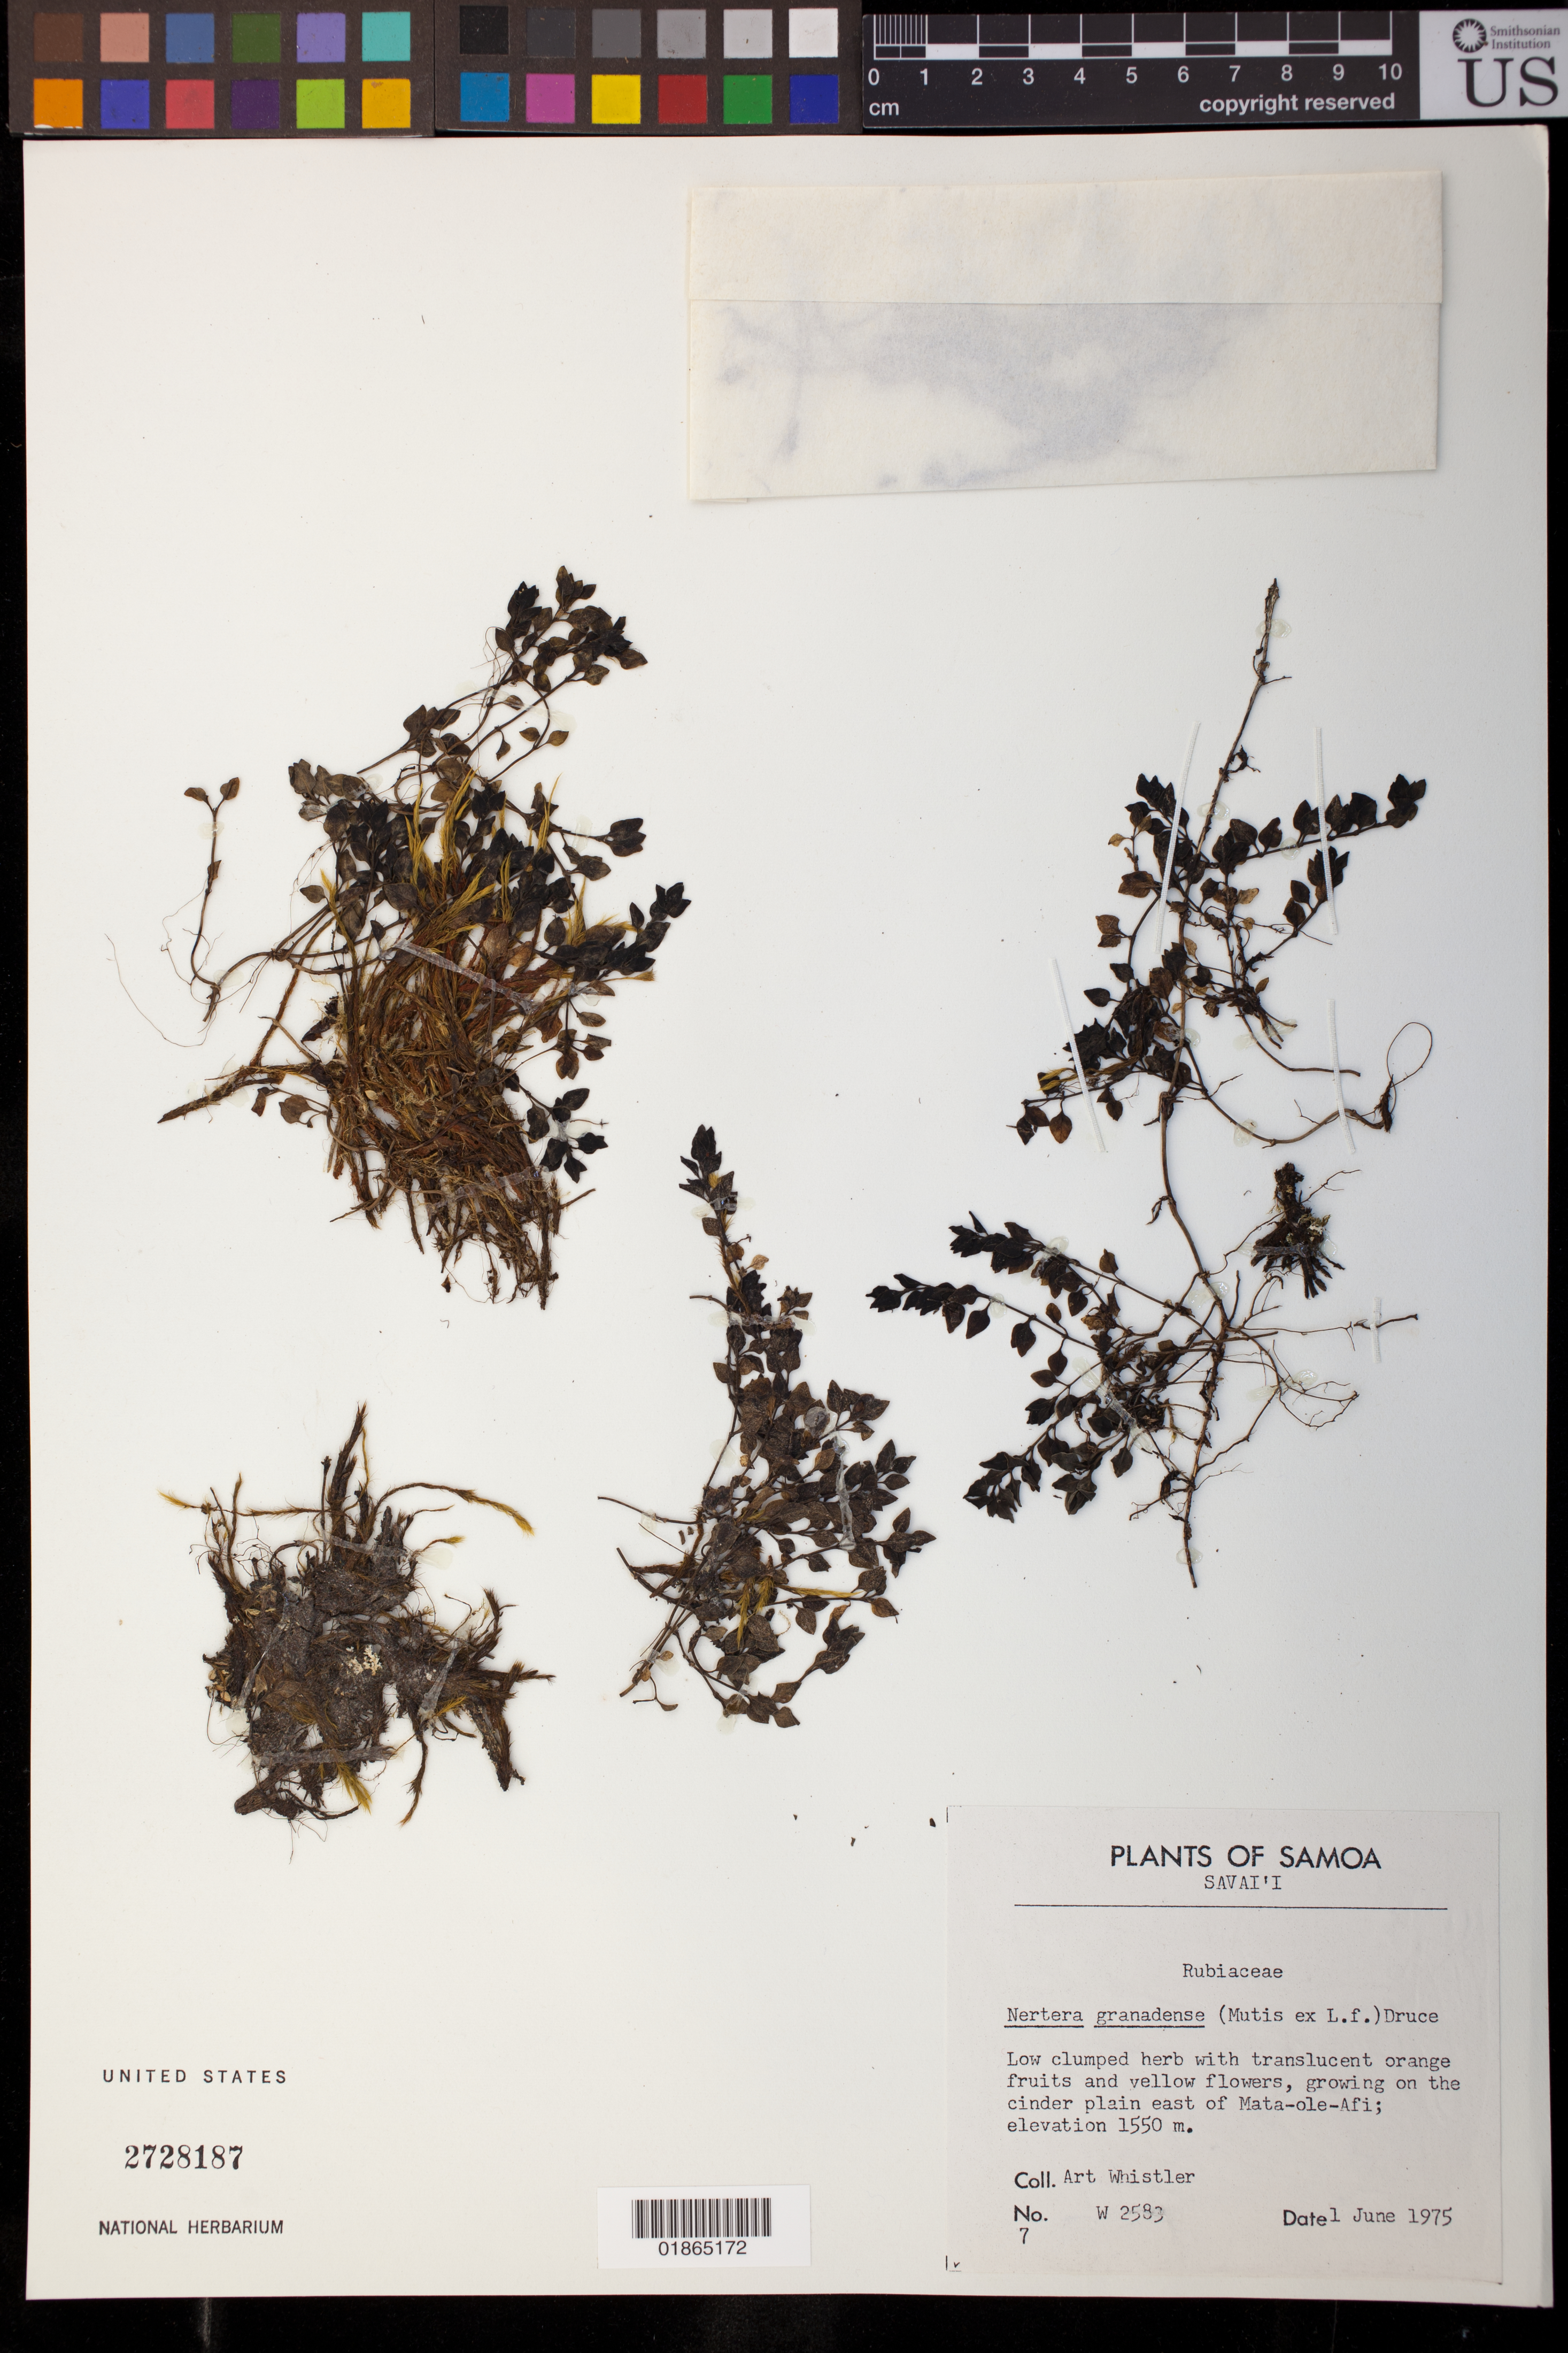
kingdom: Plantae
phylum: Tracheophyta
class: Magnoliopsida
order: Gentianales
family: Rubiaceae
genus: Nertera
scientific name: Nertera granadensis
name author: (Mutis ex L. f.) Druce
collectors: A. Whistler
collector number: W 2583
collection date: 1975-06-01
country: Samoa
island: Savai'i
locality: Savai'i, Cinder plain east of Mata-ole-Afi.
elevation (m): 1550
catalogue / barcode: US 2728187